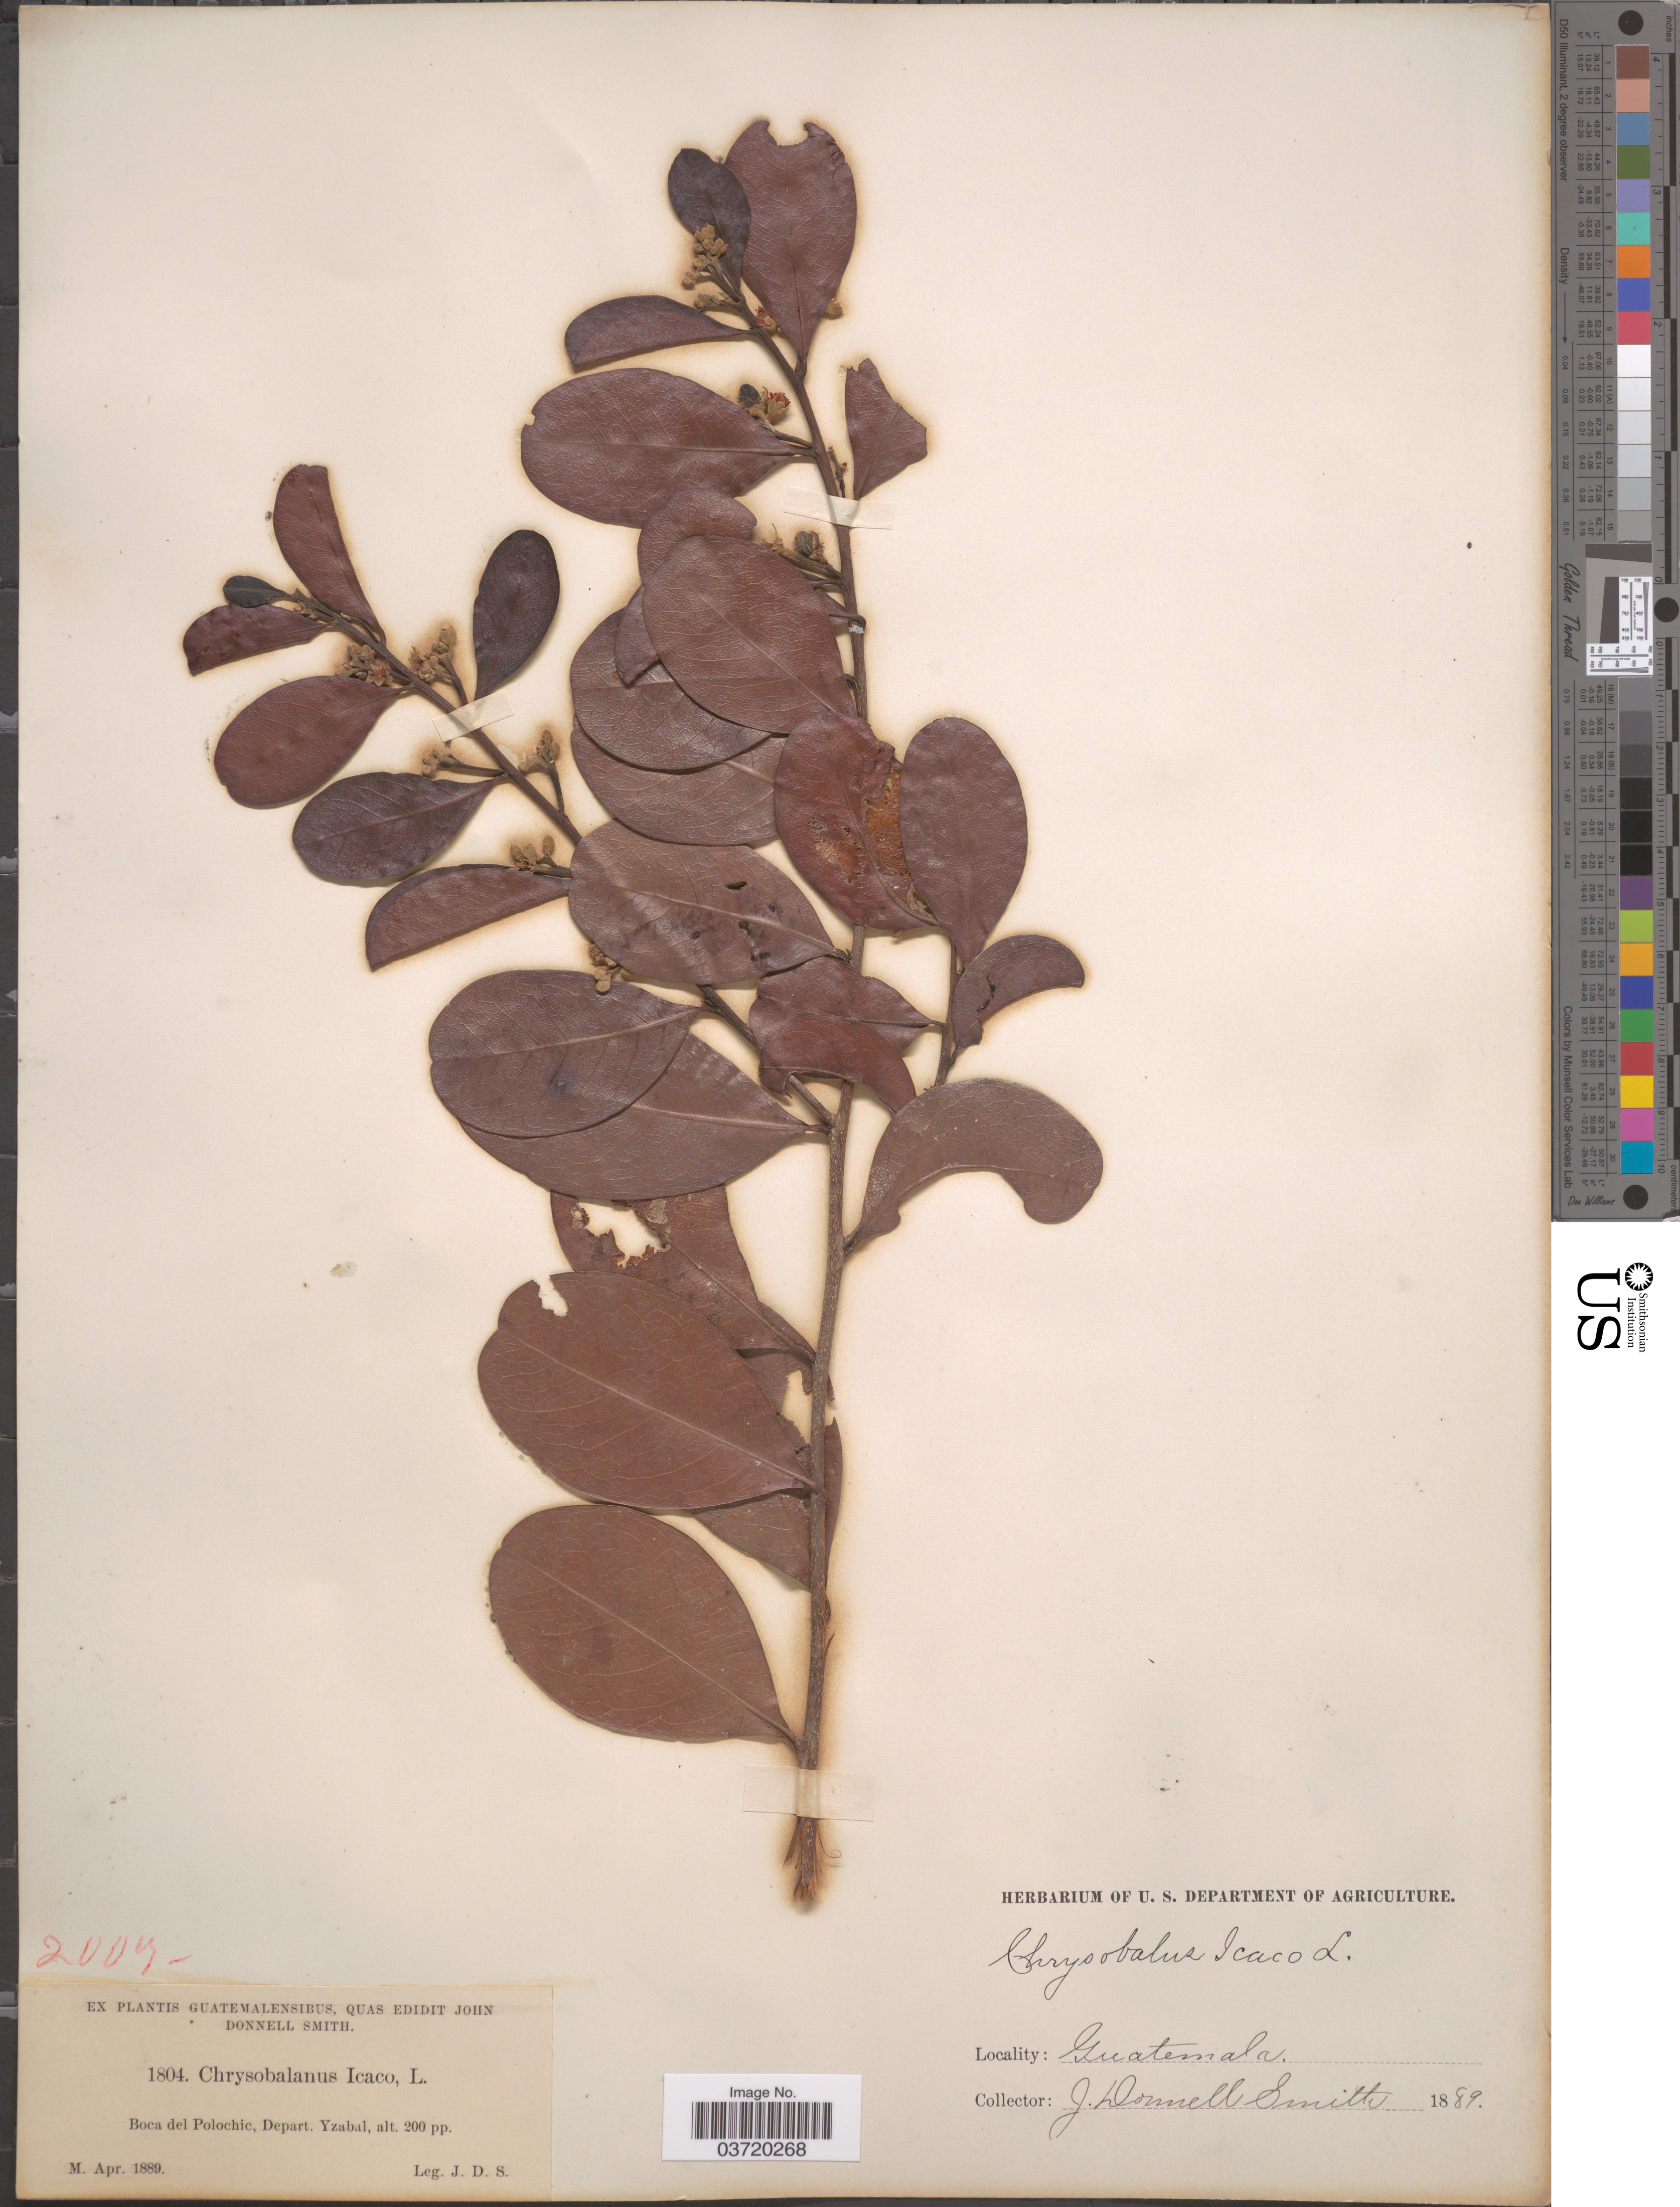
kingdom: Plantae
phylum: Tracheophyta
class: Magnoliopsida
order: Malpighiales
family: Chrysobalanaceae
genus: Chrysobalanus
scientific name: Chrysobalanus icaco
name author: L.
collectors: J. Donnell Smith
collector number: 1804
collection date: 1889-04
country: Guatemala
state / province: Izabal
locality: Guatemalensibus. Boca del Polochic, Depart. Yzabal.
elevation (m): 61